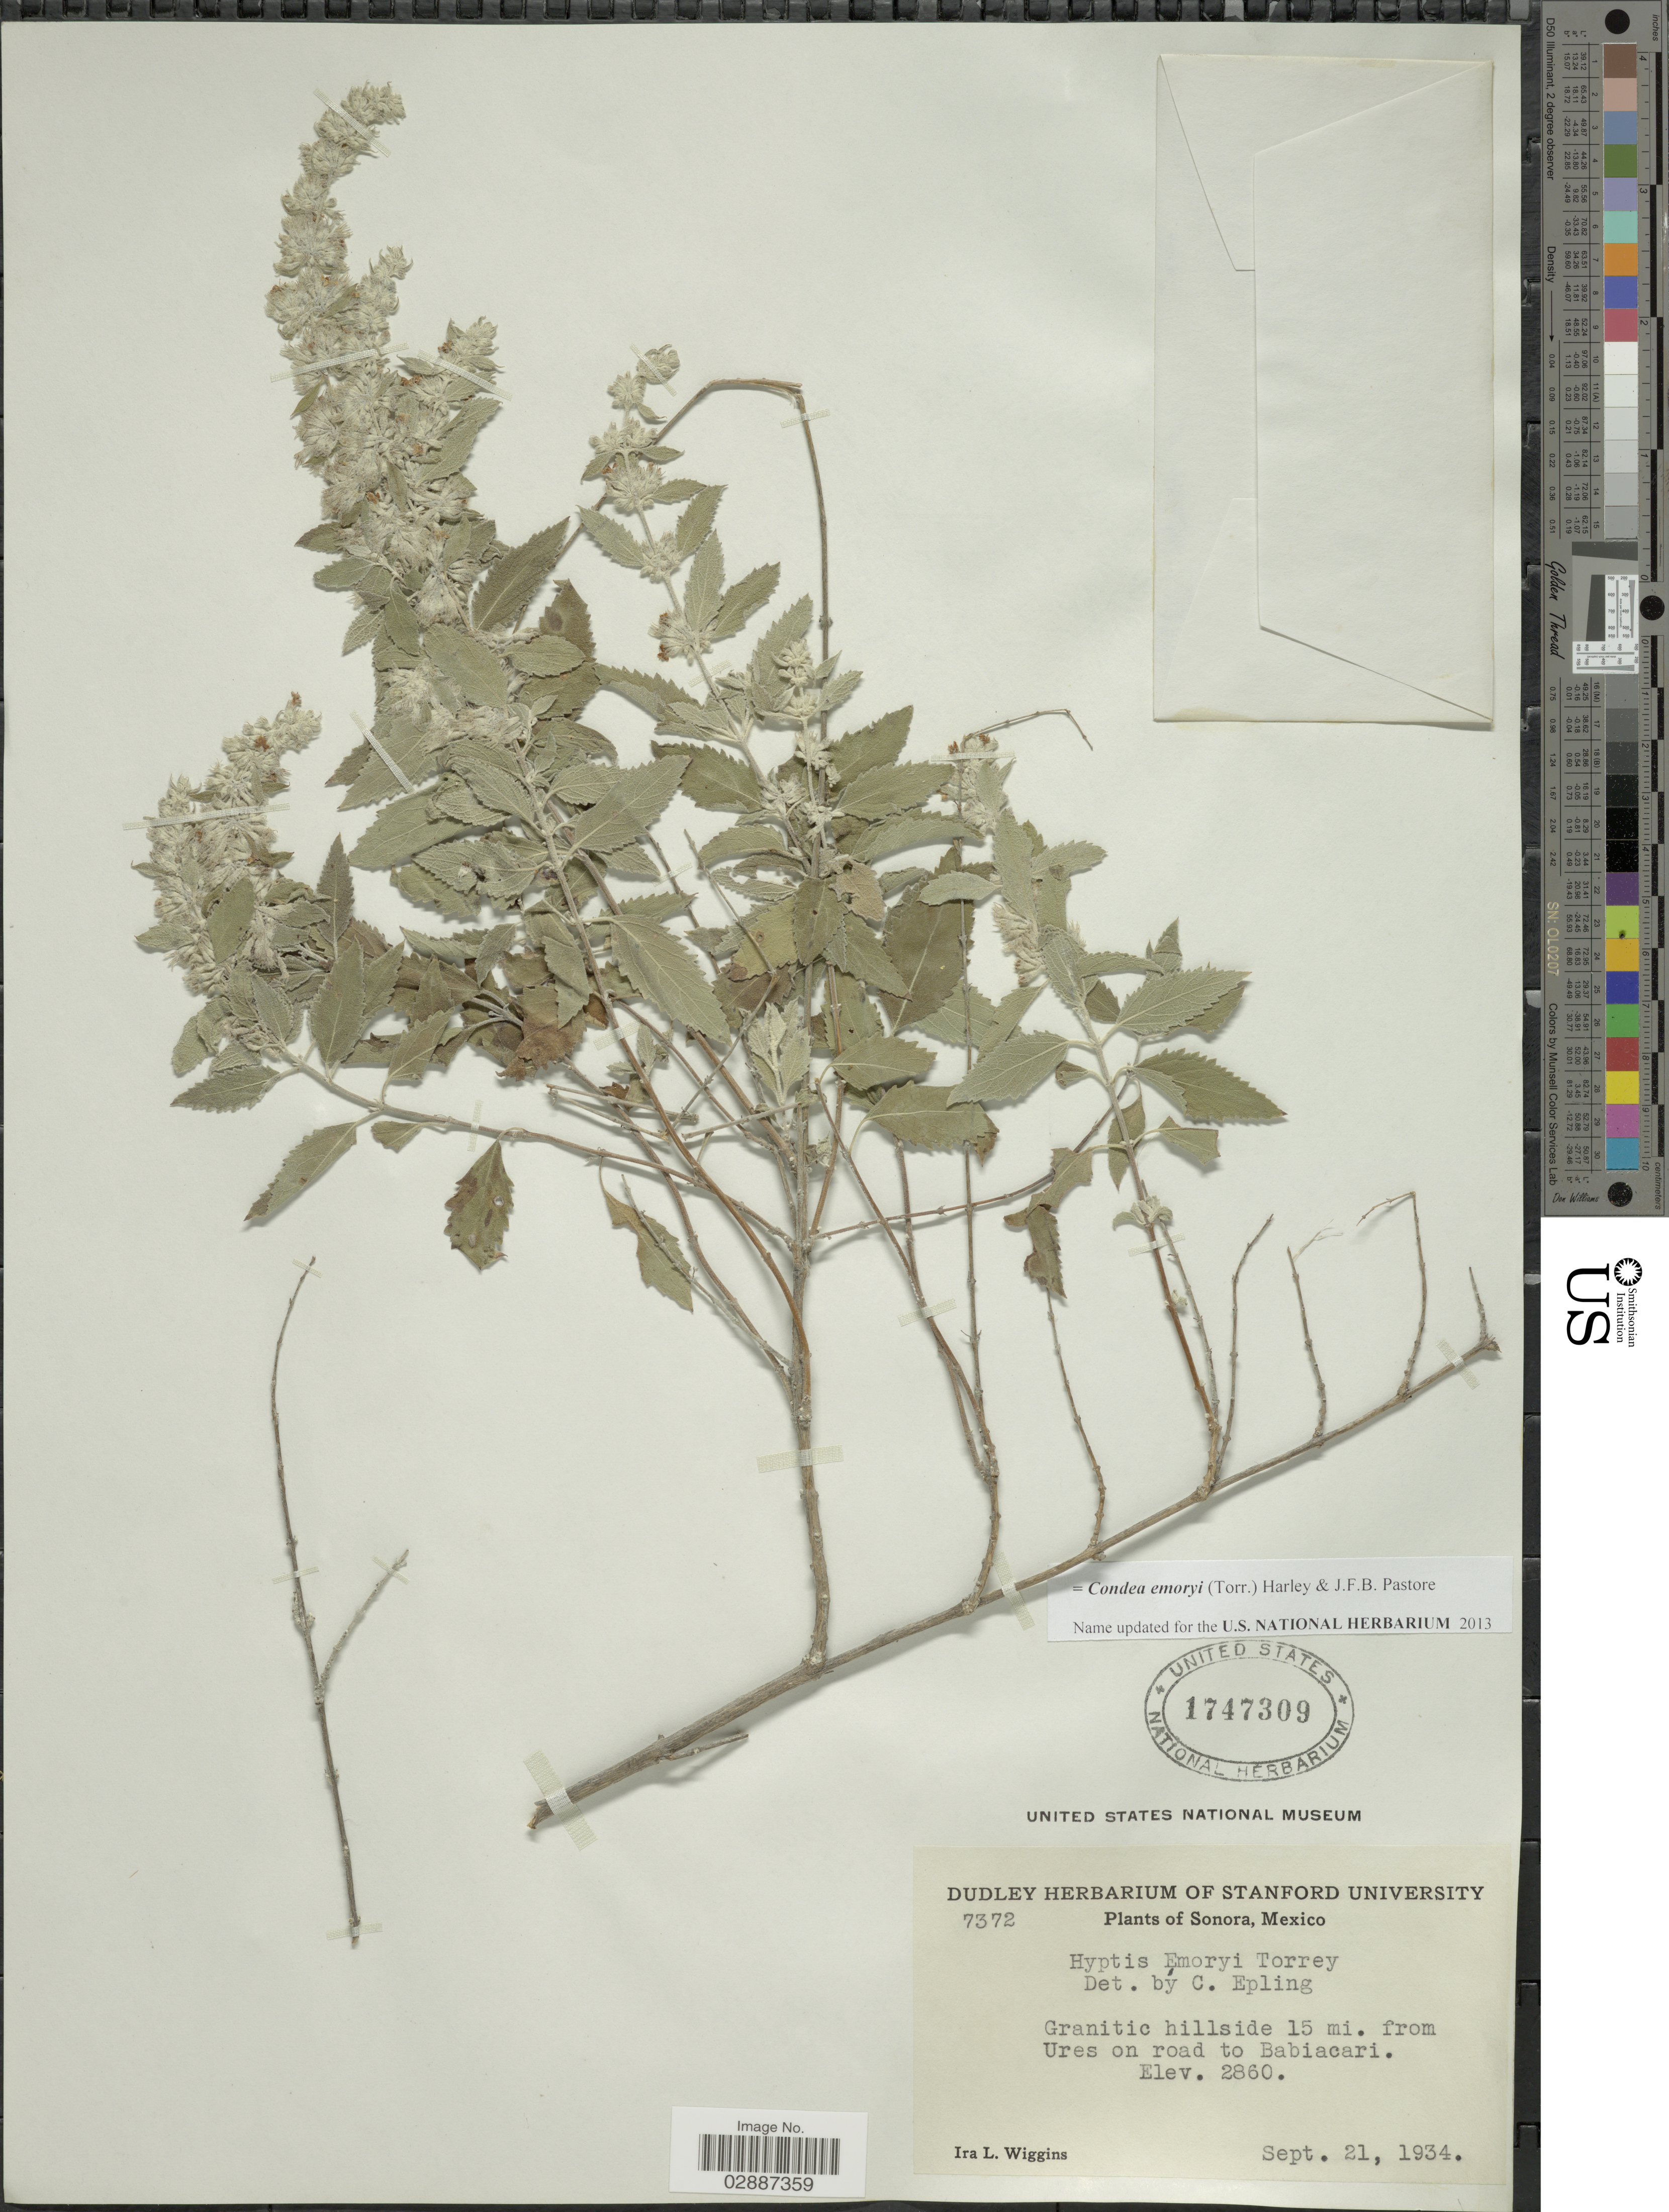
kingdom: Plantae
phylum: Tracheophyta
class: Magnoliopsida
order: Lamiales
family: Lamiaceae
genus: Condea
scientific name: Condea emoryi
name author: (Torr.) Harley & J.F.B. Pastore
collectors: I. L. Wiggins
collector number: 7372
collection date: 1934-09-21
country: Mexico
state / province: Sonora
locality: Granitic hillside 15 mi. from Ures on road to Babiacari.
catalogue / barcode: US 1747309